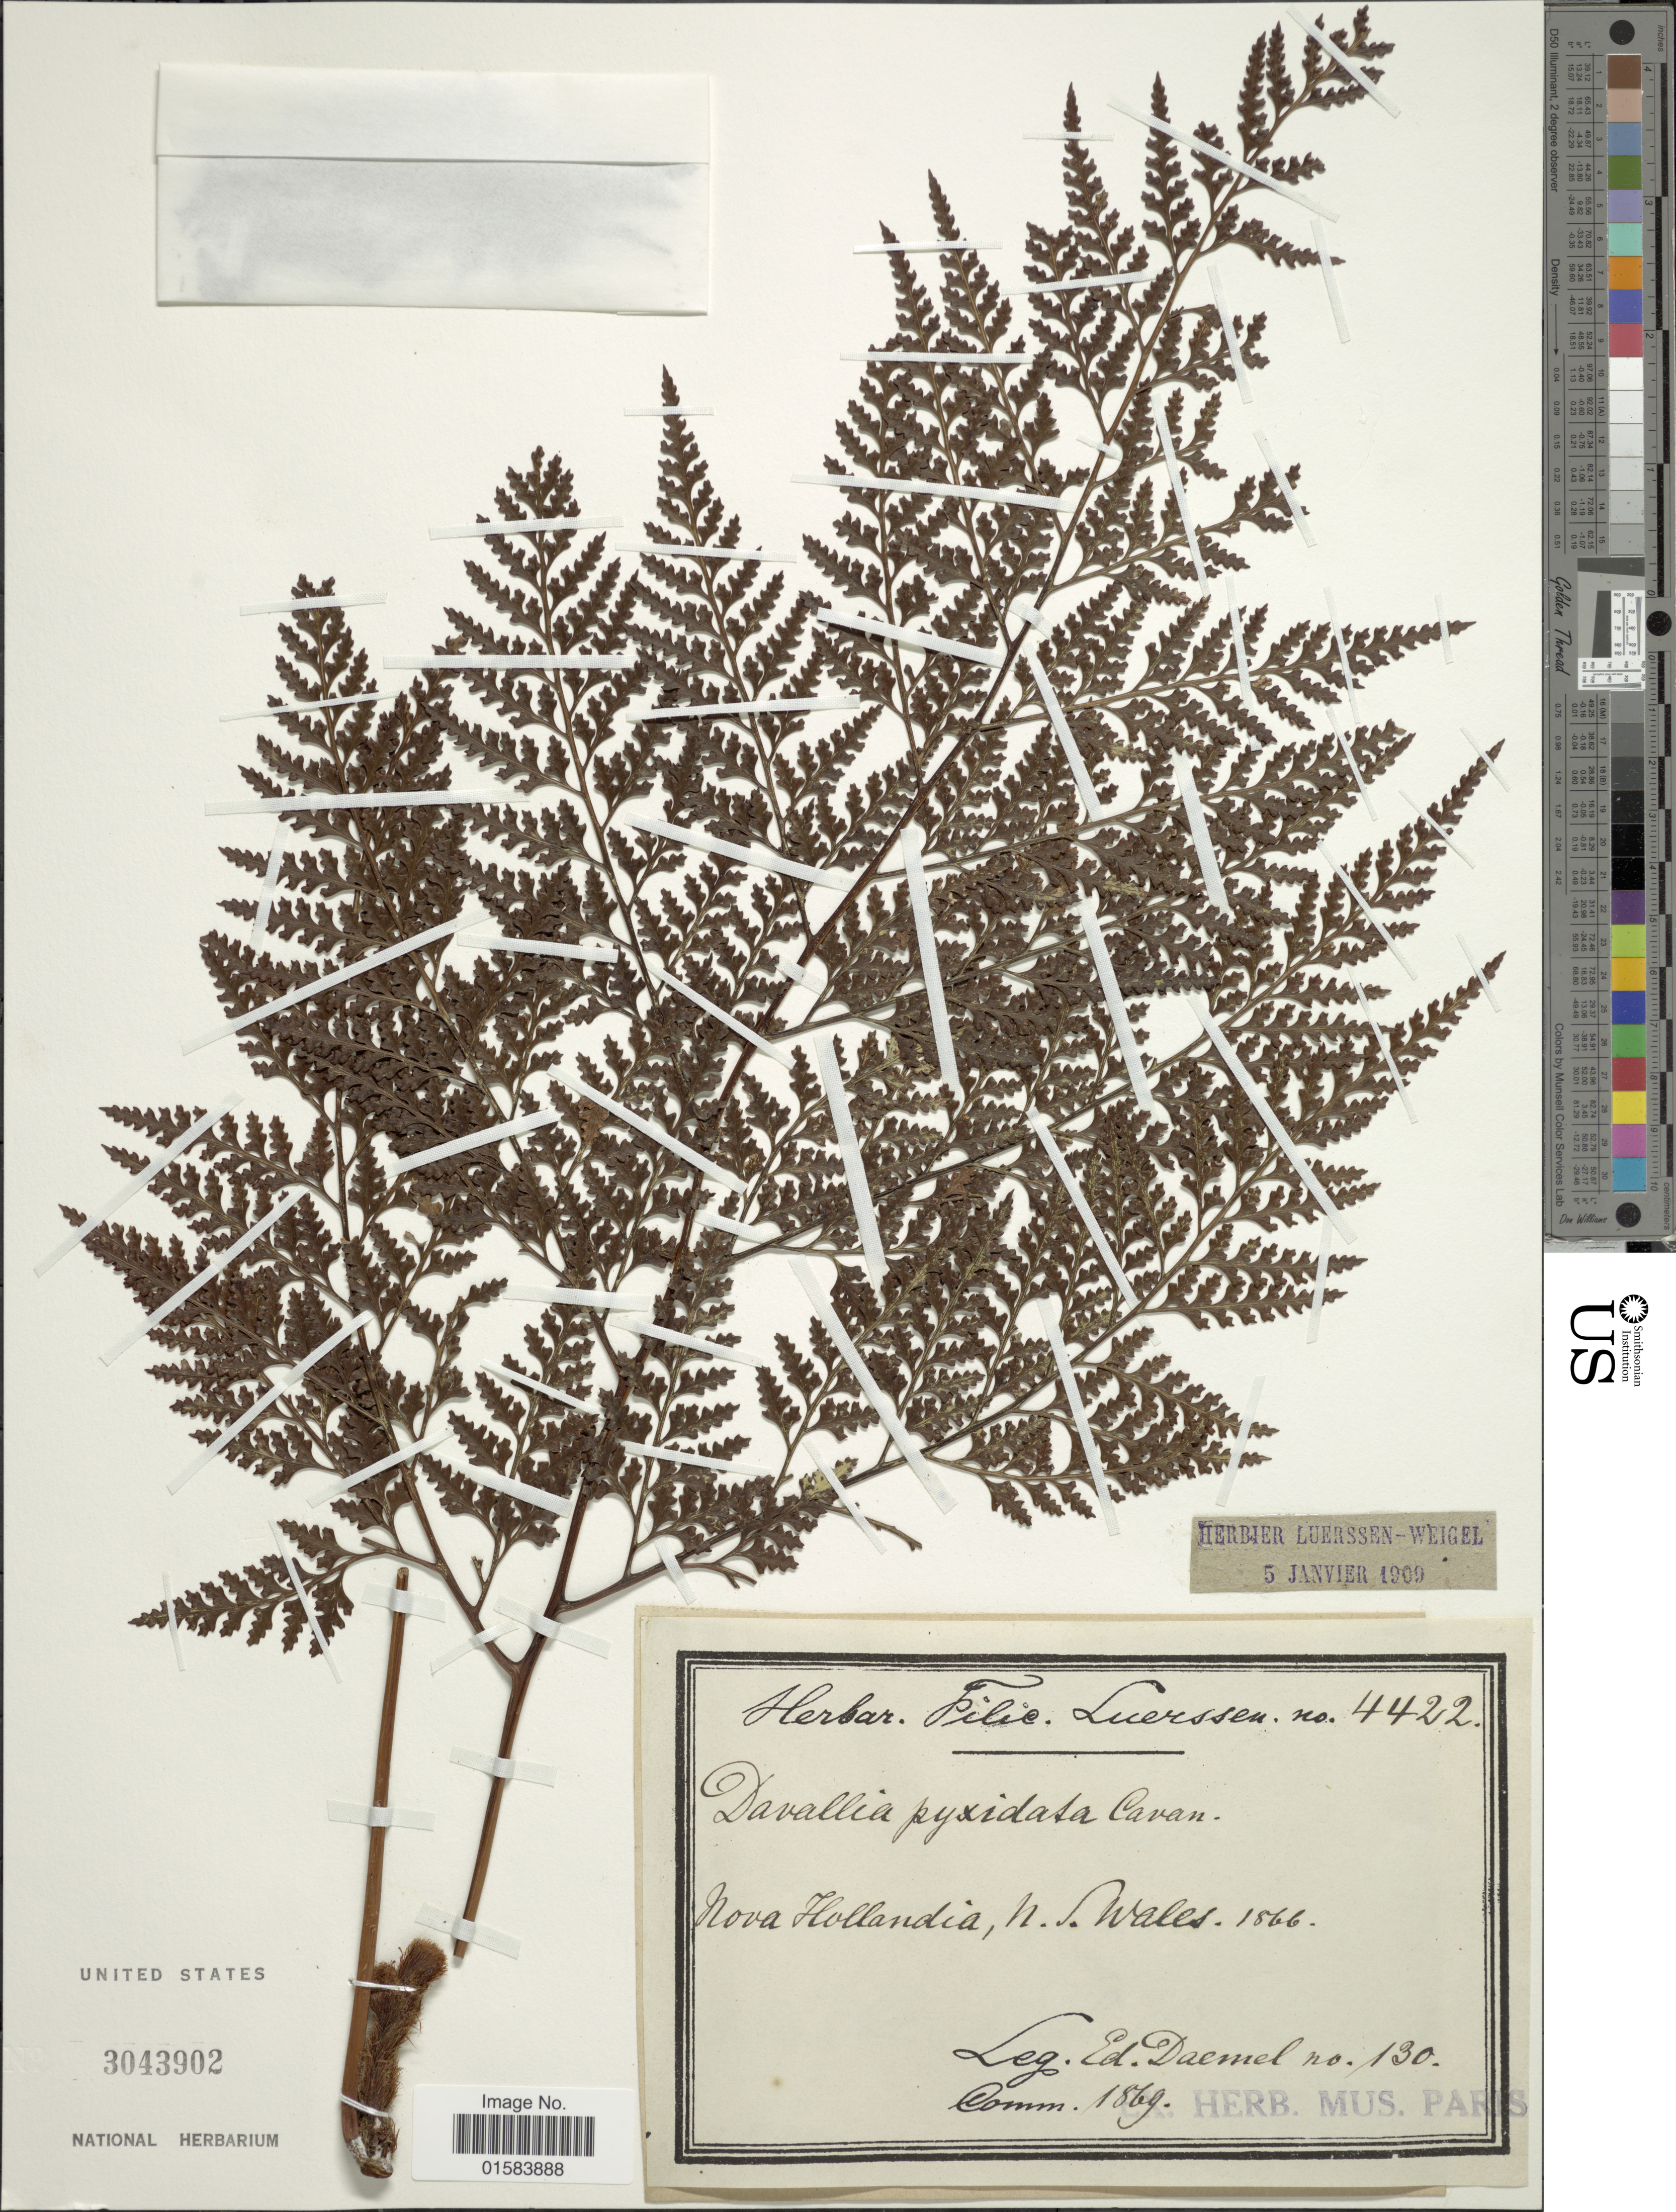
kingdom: Plantae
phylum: Tracheophyta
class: Polypodiopsida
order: Polypodiales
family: Davalliaceae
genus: Davallia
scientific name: Davallia solida var. pyxidata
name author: (Cav.) Noot.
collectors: E. Daemel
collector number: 130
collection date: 1866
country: Australia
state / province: New South Wales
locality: Nova Hollandia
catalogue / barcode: US 3043902